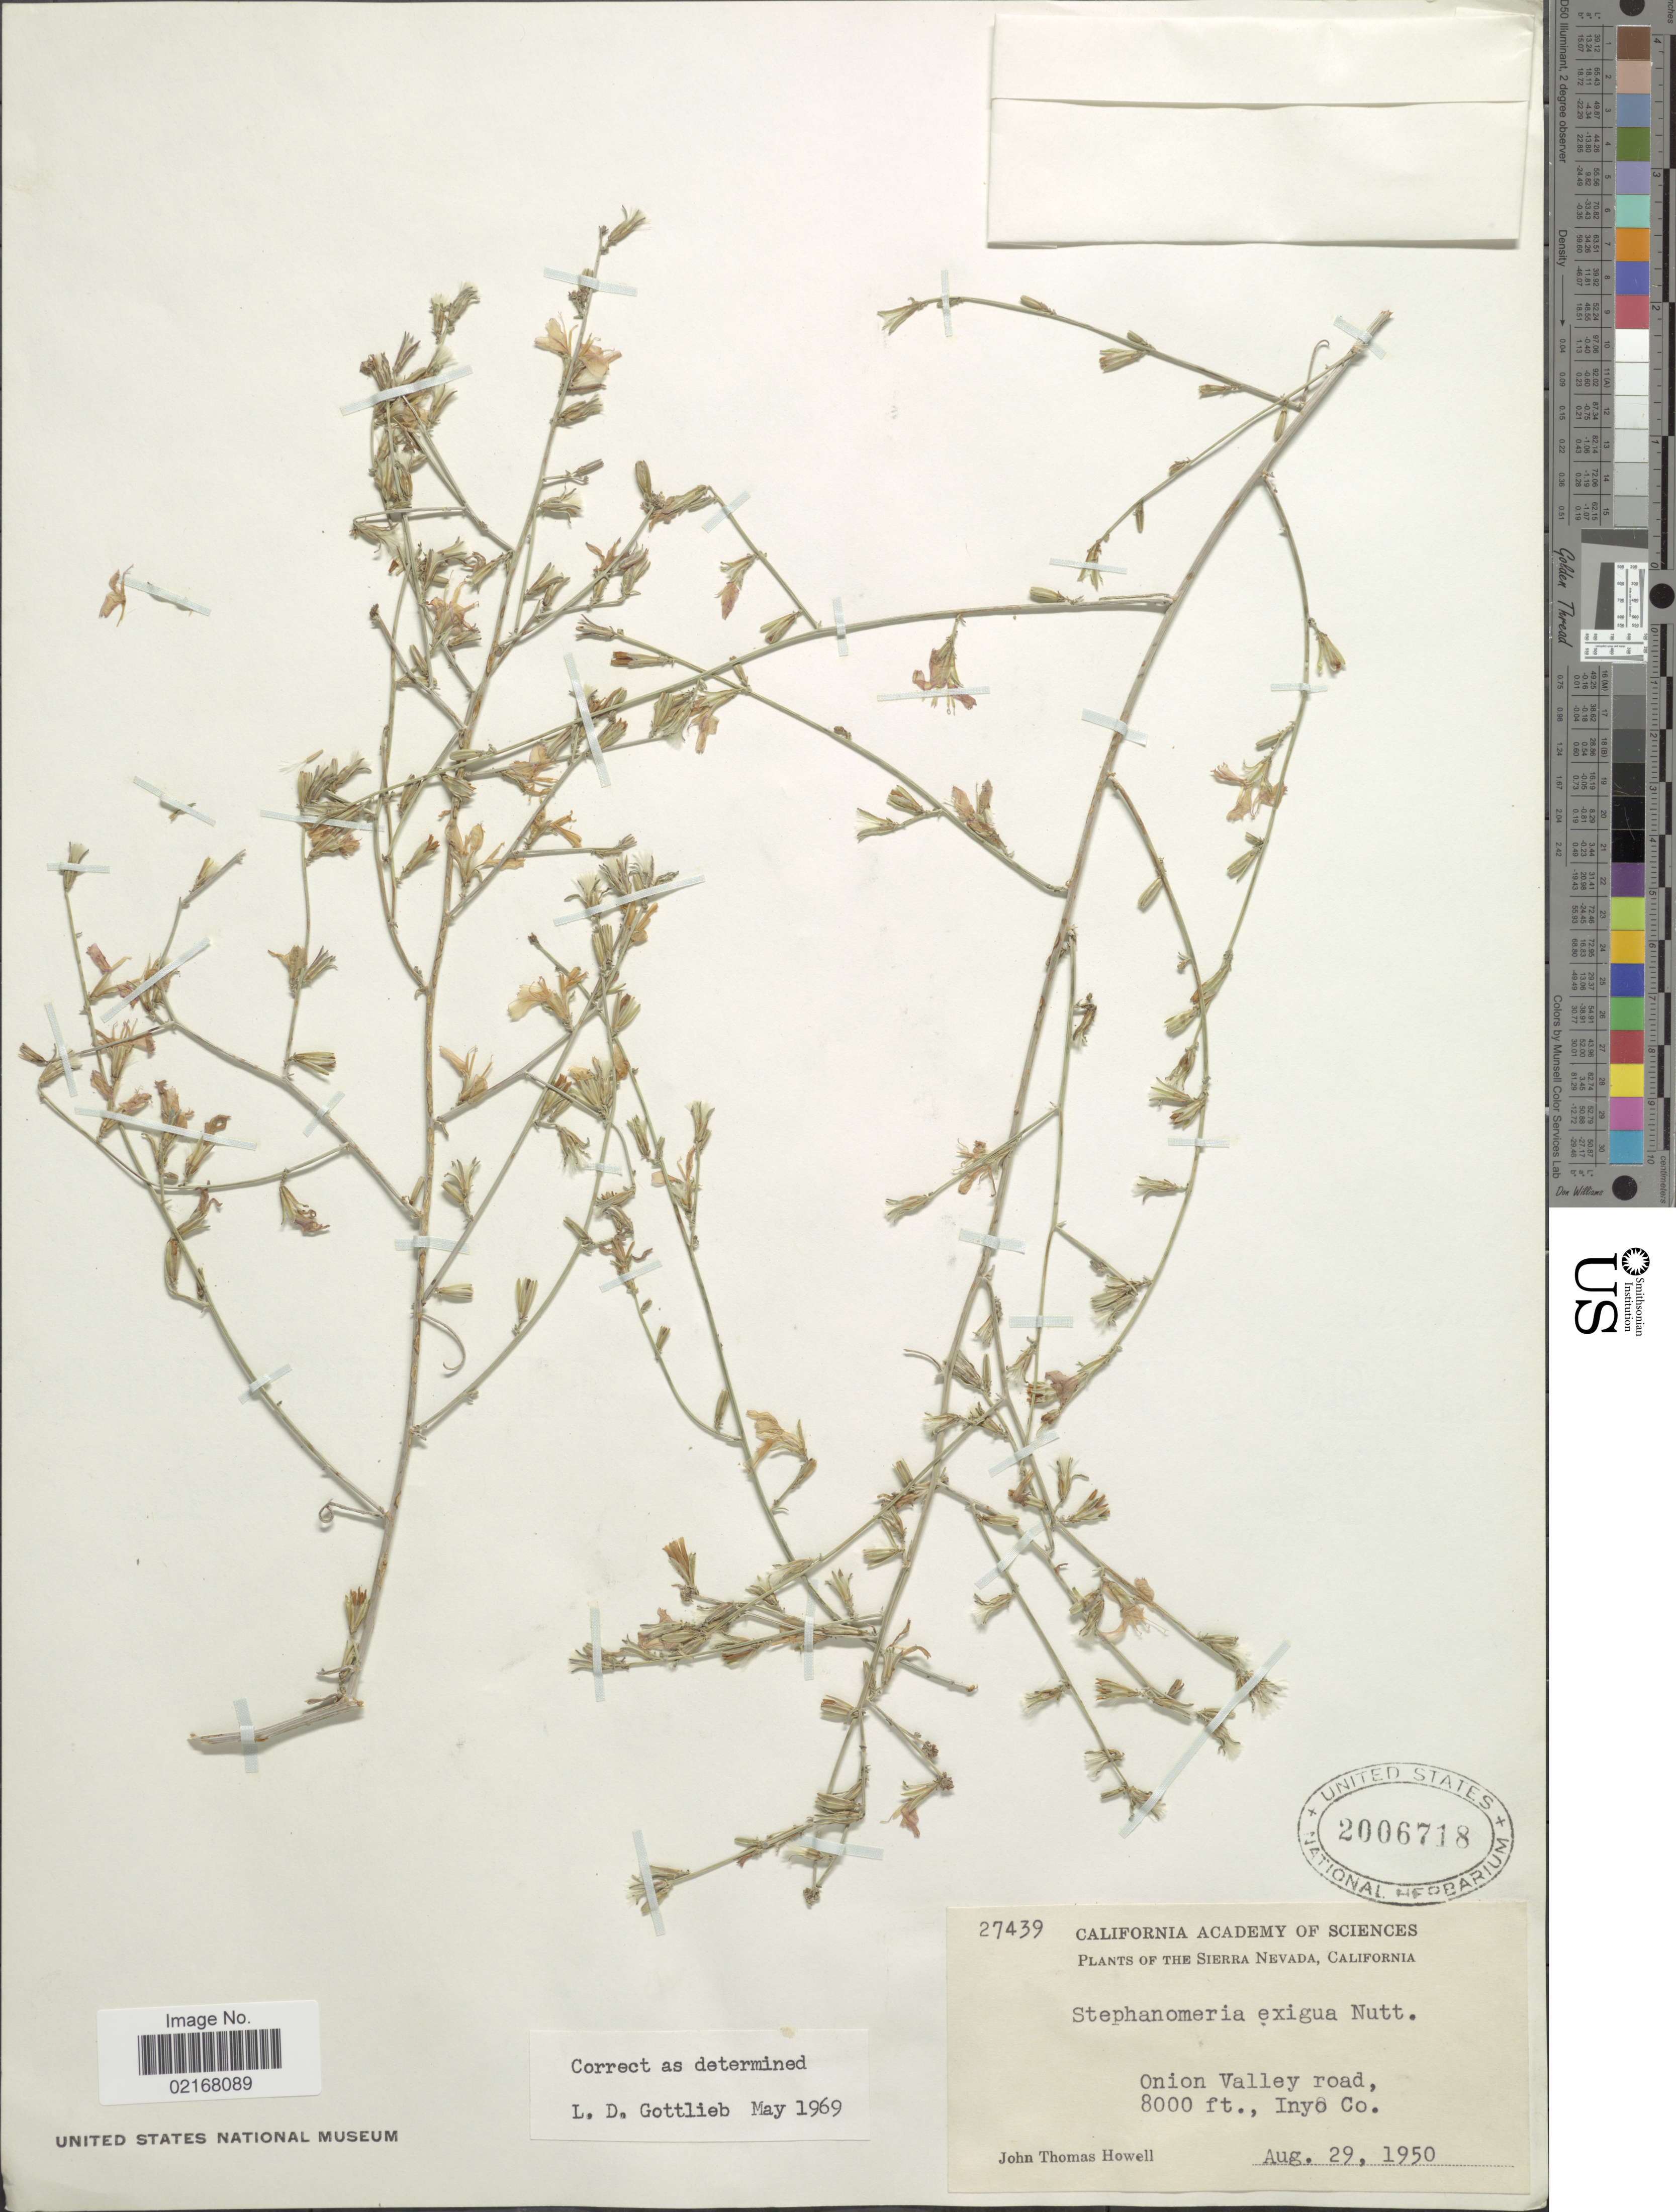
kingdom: Plantae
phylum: Tracheophyta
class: Magnoliopsida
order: Asterales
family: Asteraceae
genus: Stephanomeria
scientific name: Stephanomeria exigua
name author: Nutt.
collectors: J. T. Howell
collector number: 27439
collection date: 1950-08-29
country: United States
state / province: California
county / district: Inyo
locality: Sierra Nevada, California. Onion Valley road, Inyo Co.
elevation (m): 2438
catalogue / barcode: US 2006718